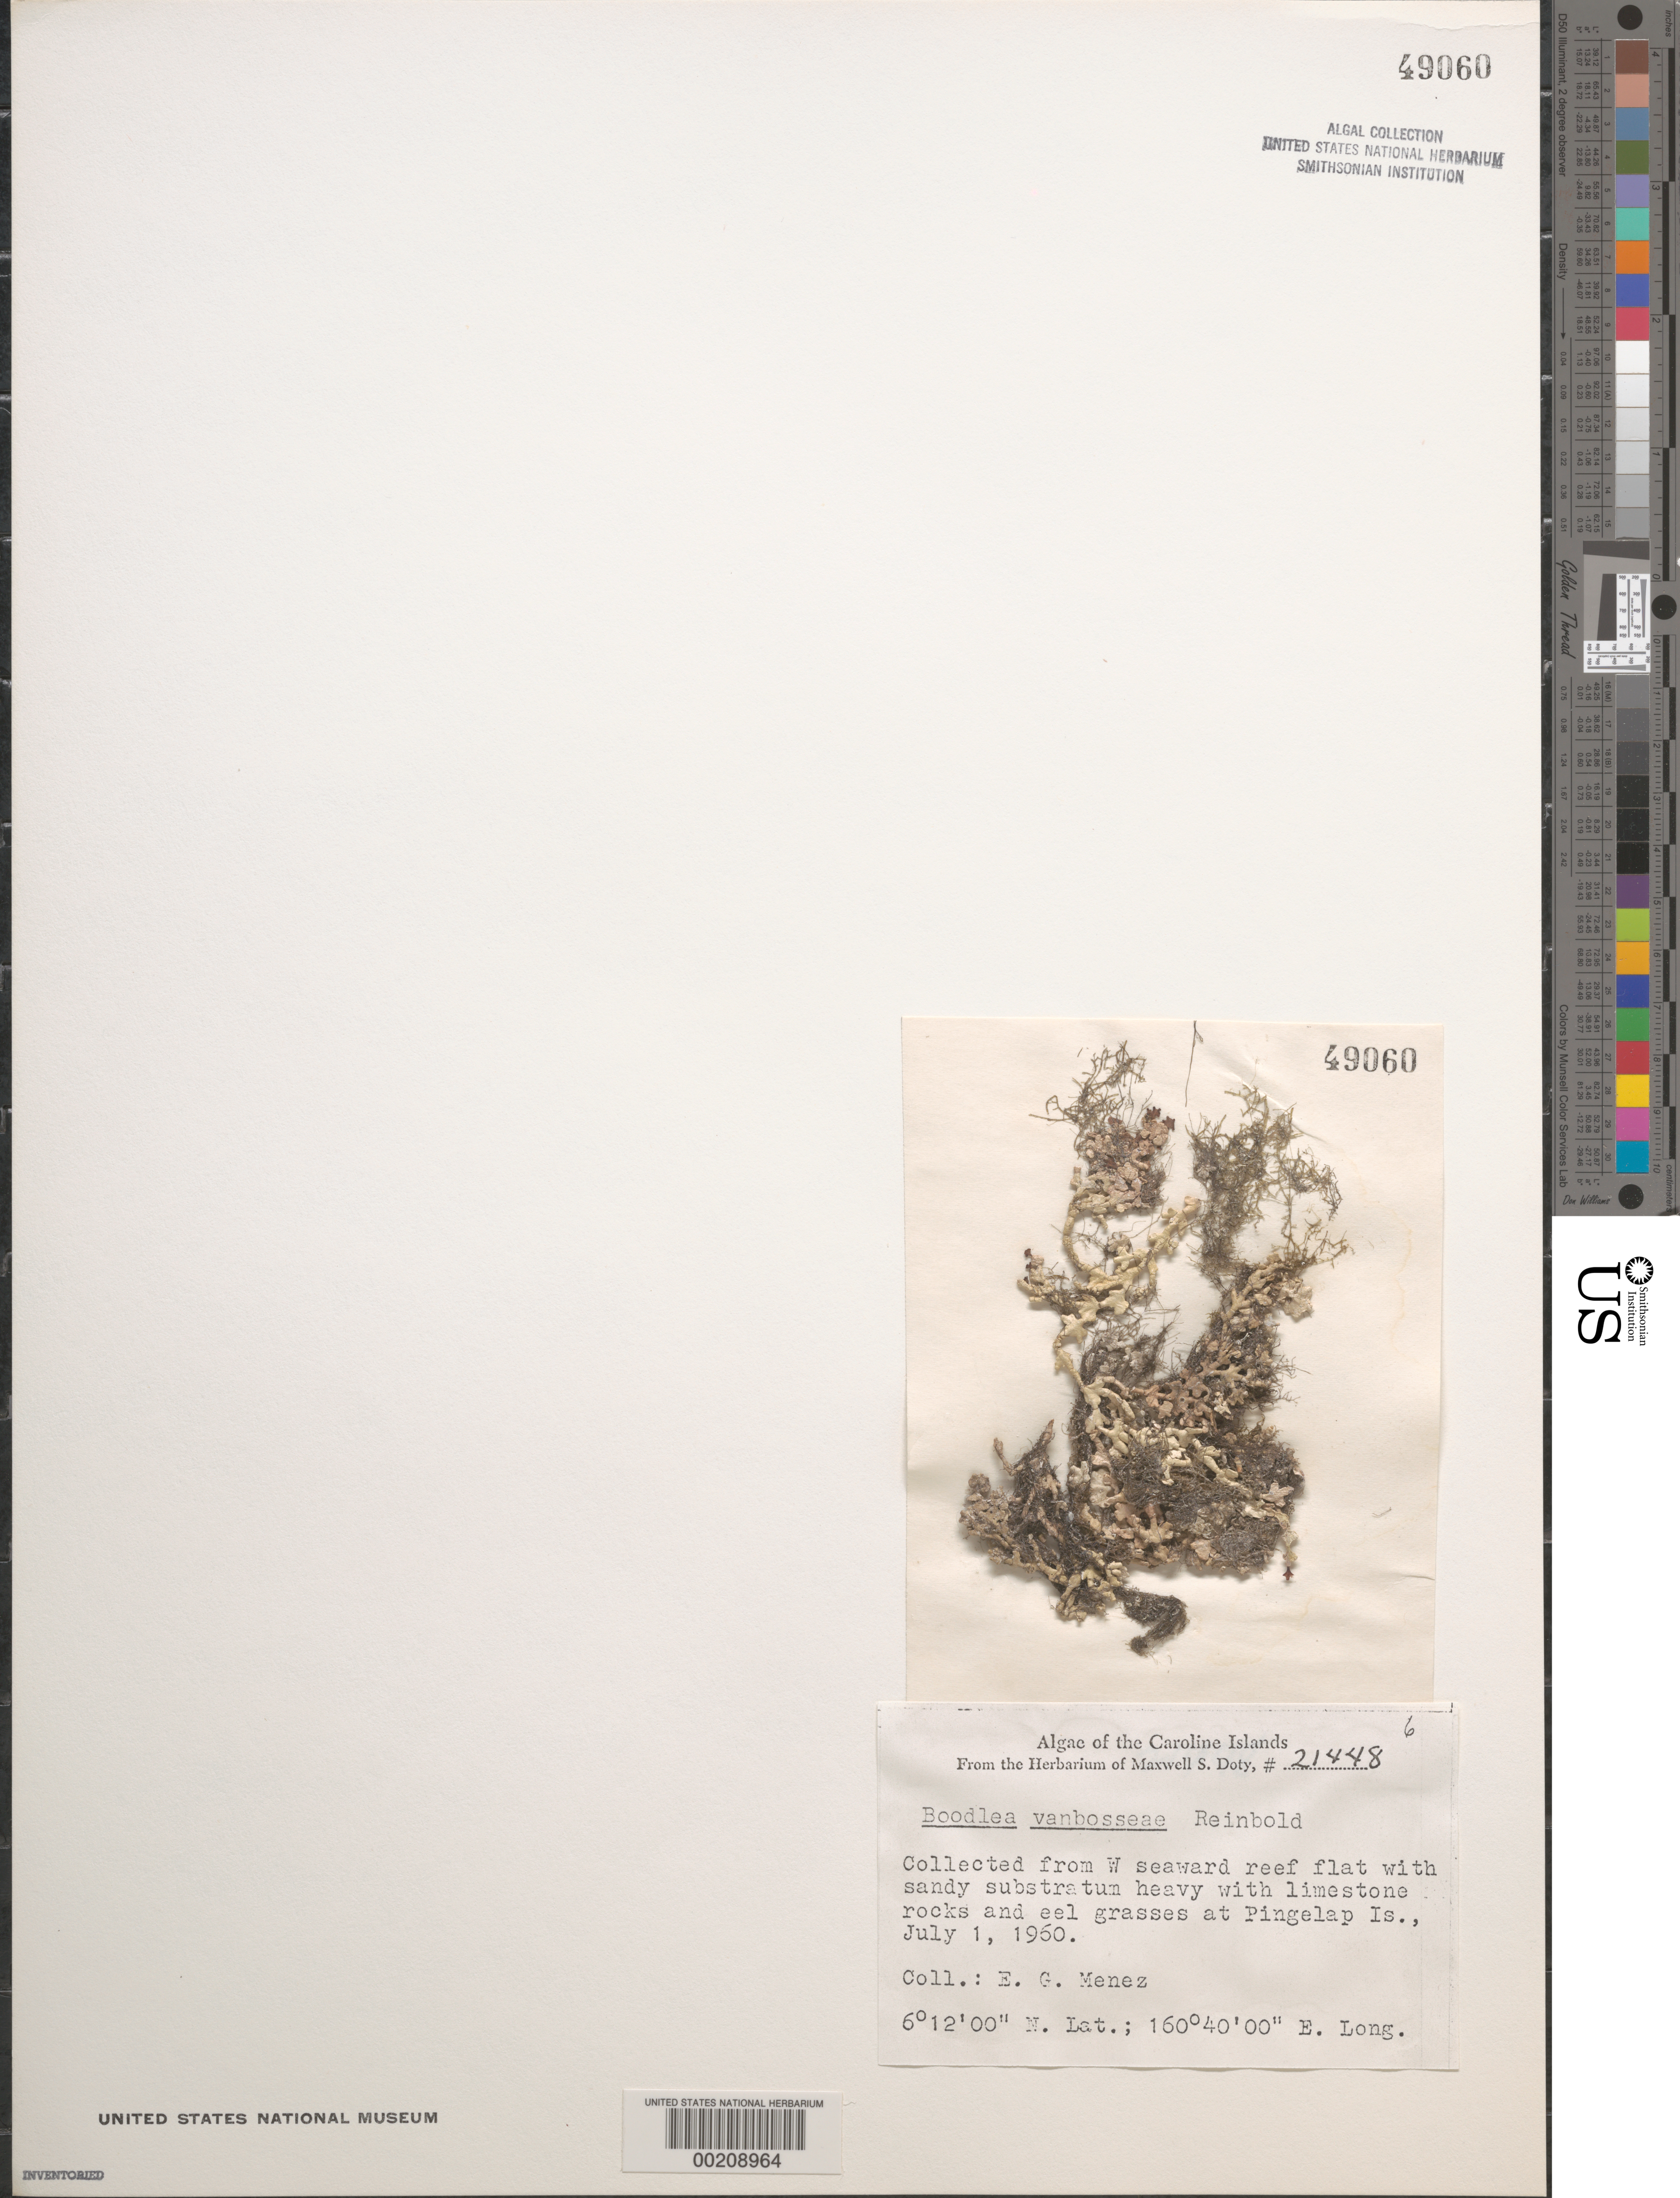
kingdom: Plantae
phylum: Chlorophyta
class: Ulvophyceae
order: Siphonocladales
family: Boodleaceae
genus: Boodlea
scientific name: Boodlea vanbosseae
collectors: Meñez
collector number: MSD 21448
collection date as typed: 01 Jul 1960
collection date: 1960-07-01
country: Micronesia, Federated States of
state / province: Pohnpei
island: Pingelap Atoll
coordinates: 6 12' 00" N, 160 40' 00" E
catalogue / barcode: US 49060